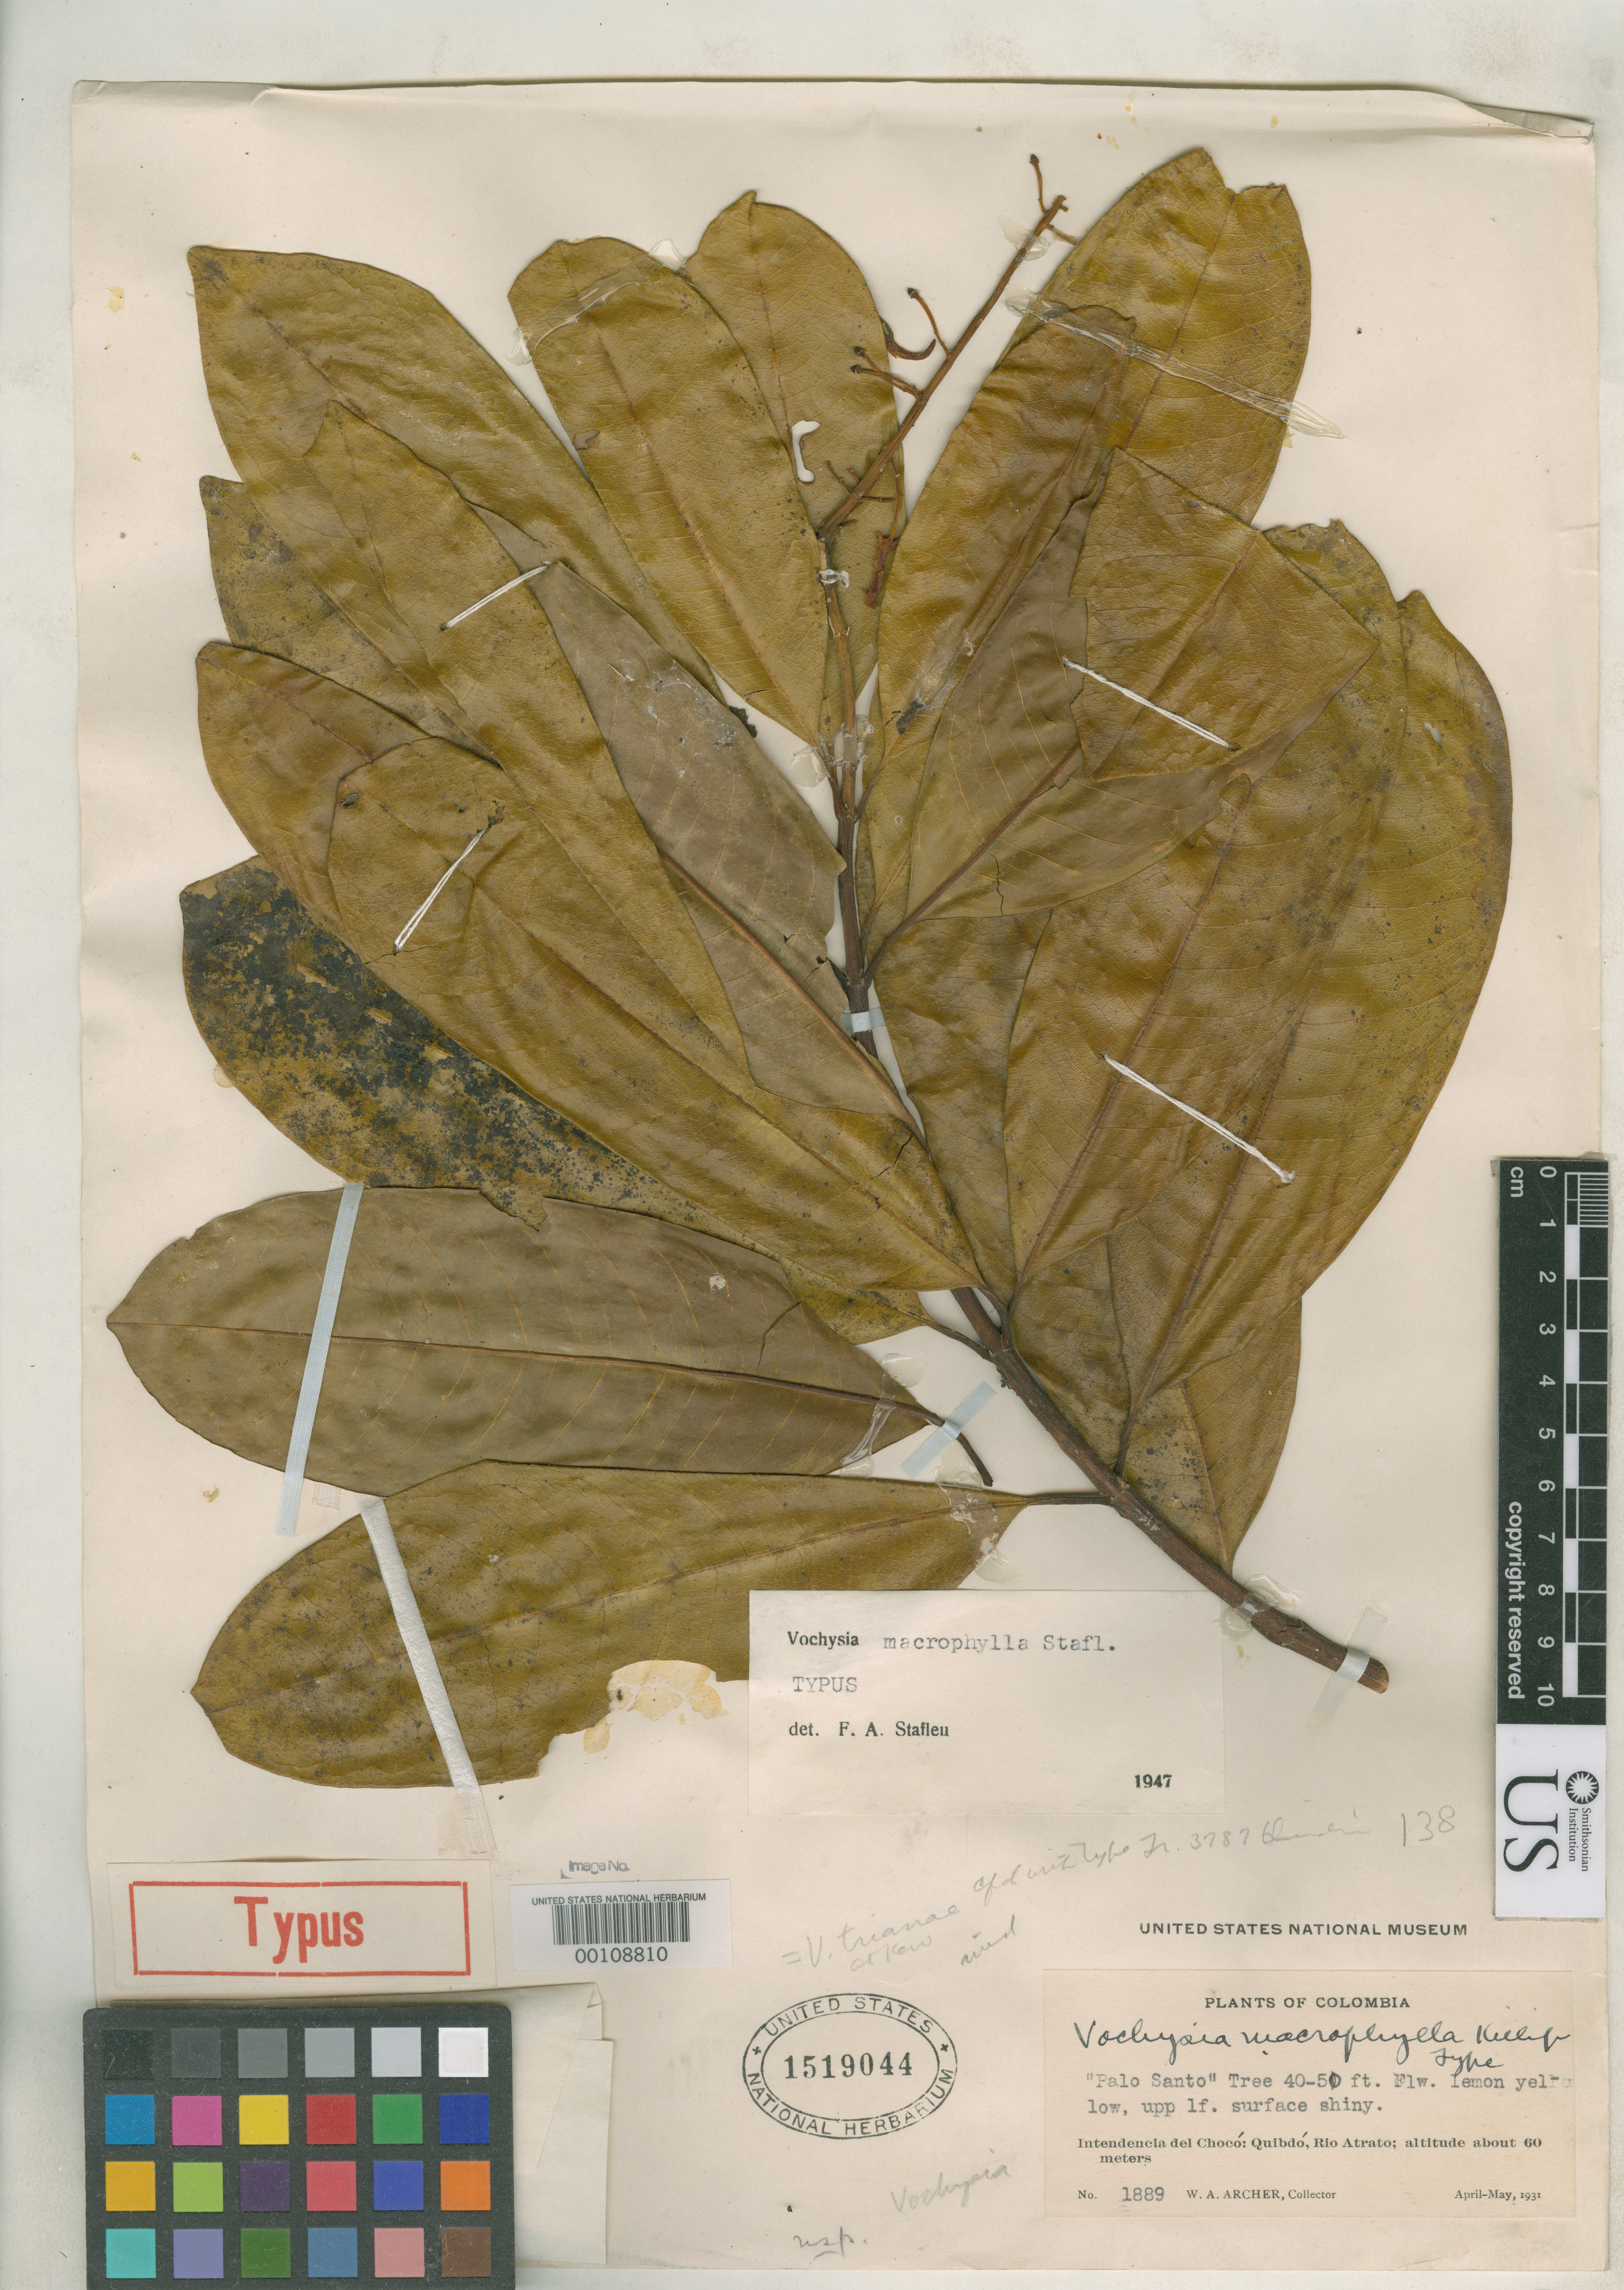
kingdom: Plantae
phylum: Tracheophyta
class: Magnoliopsida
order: Myrtales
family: Vochysiaceae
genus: Vochysia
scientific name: Vochysia macrophylla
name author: Stafleu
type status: Holotype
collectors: W. A. Archer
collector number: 1889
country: Colombia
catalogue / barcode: US 1519044